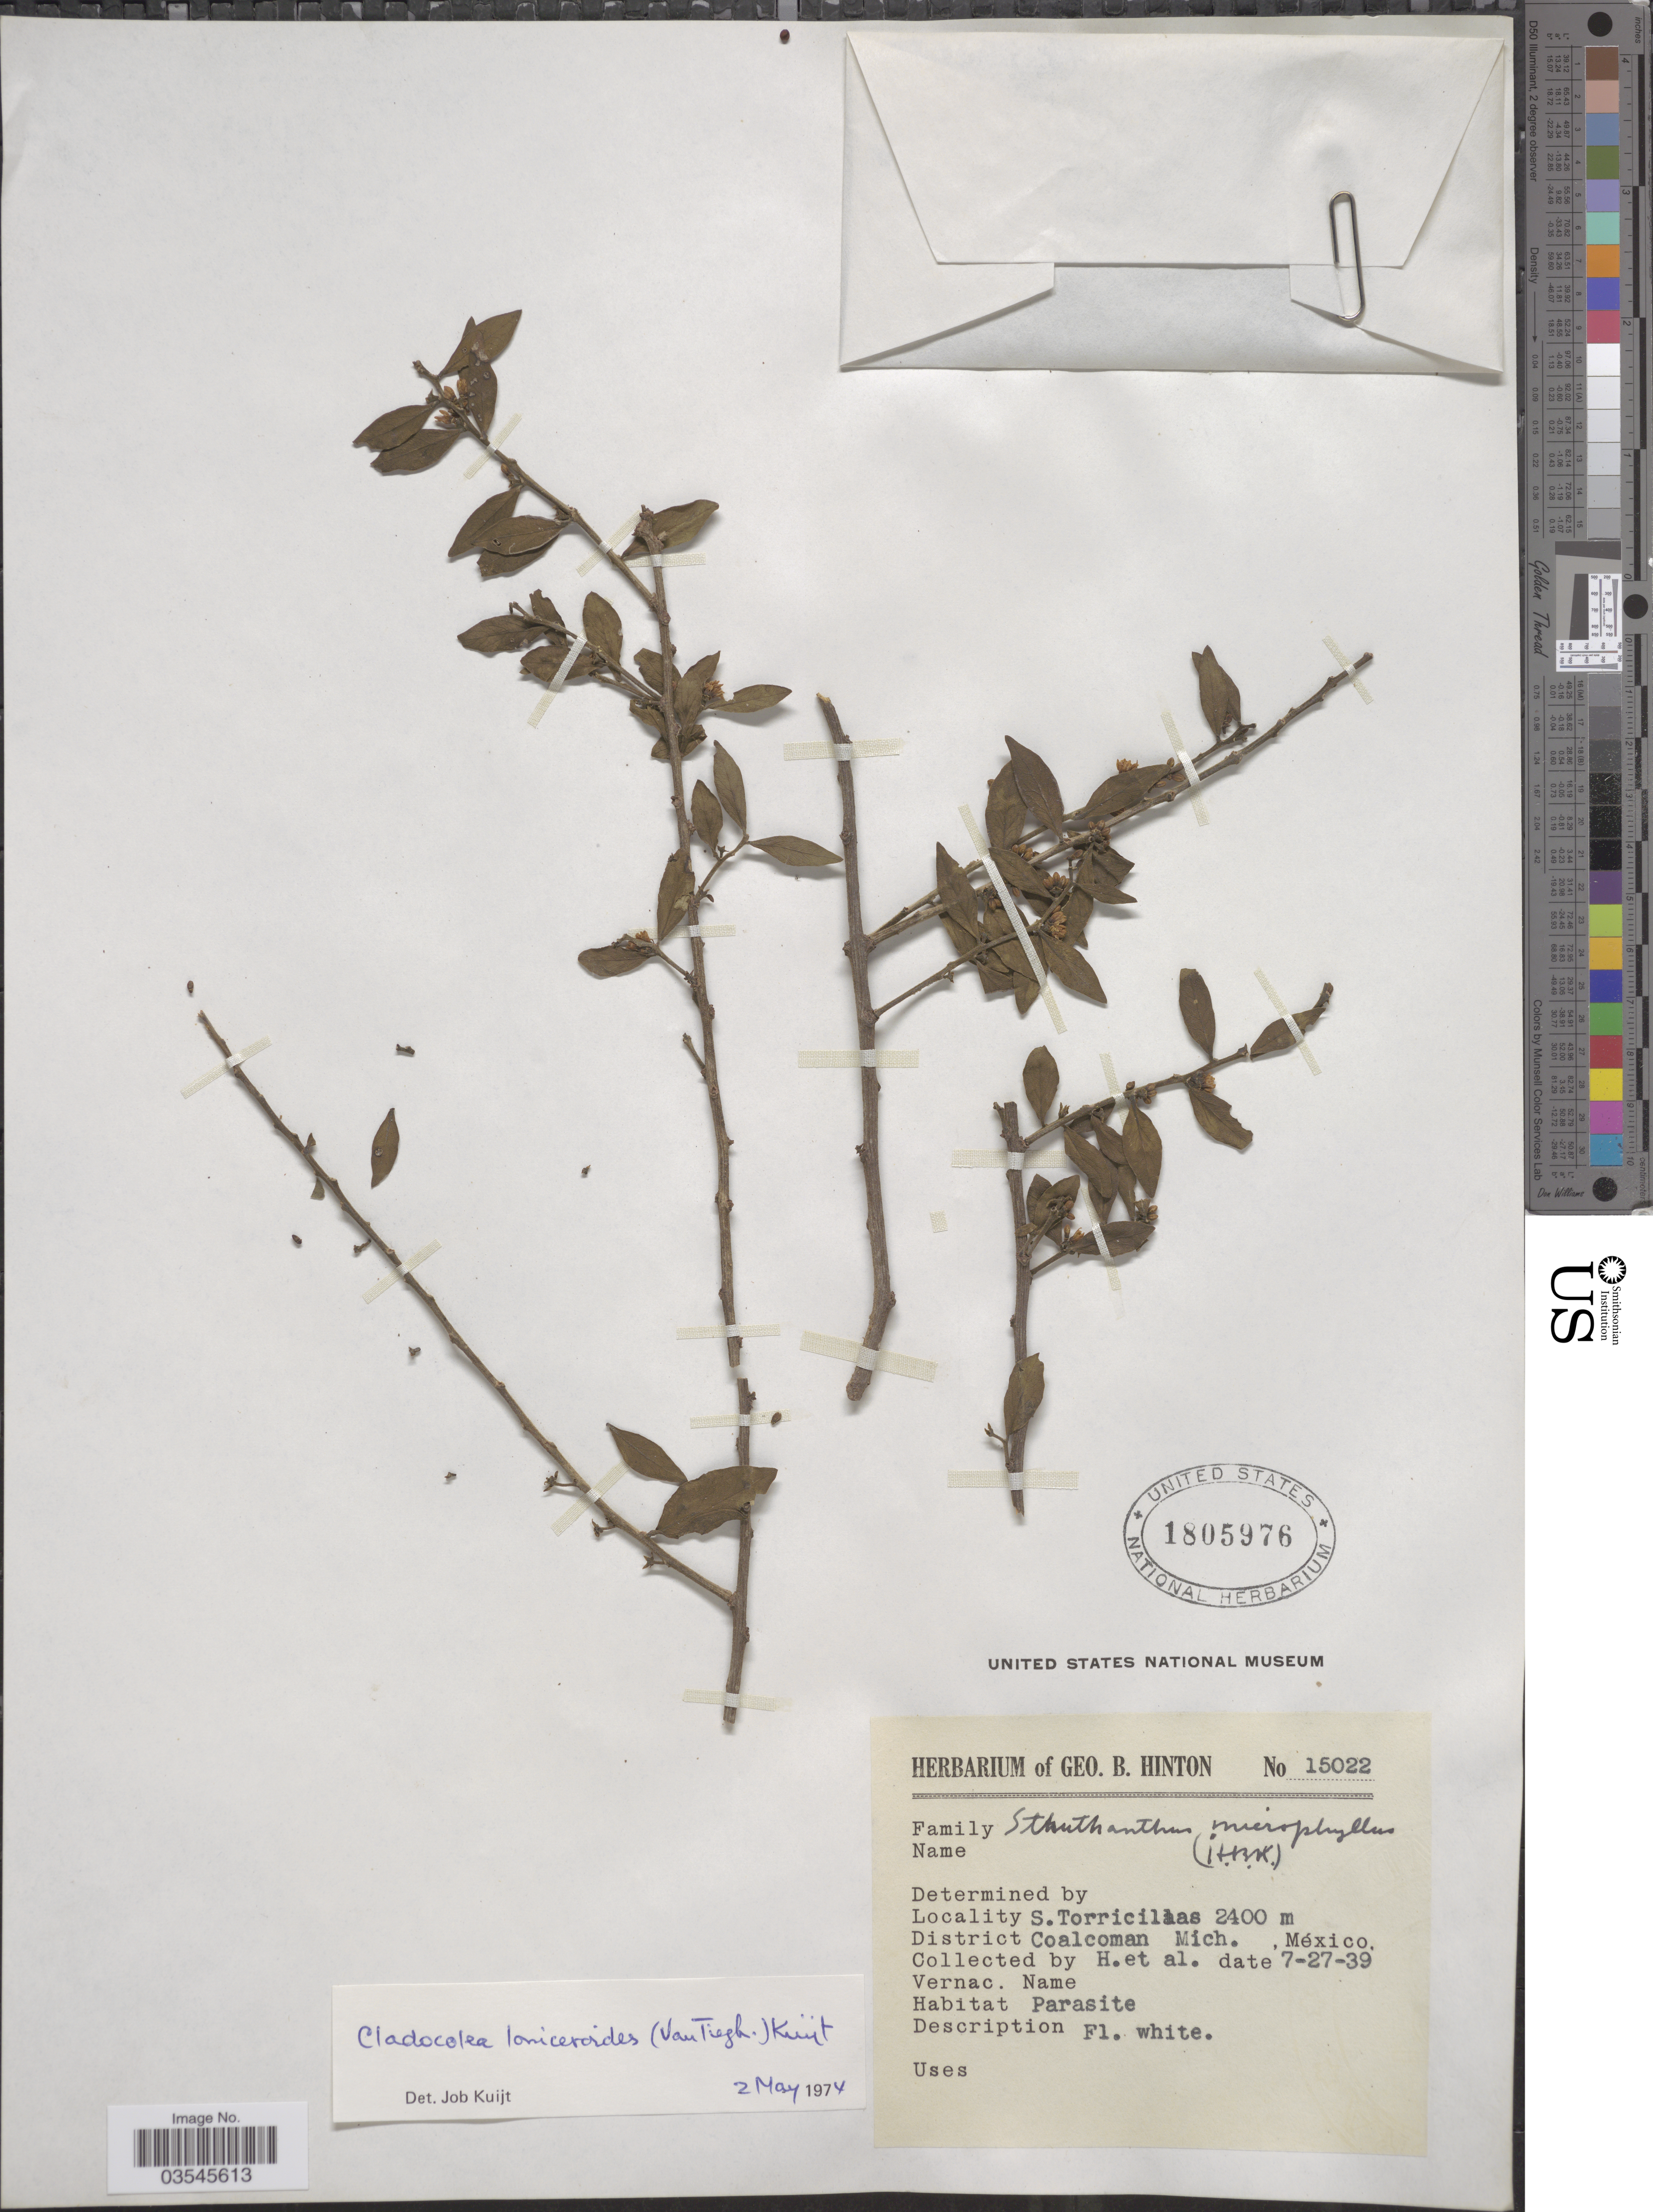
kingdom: Plantae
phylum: Tracheophyta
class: Magnoliopsida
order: Santalales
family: Loranthaceae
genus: Cladocolea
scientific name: Cladocolea loniceroides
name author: (Tiegh.) Kuijt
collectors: G. B. Hinton & et al.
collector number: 15022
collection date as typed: Transcribed d/m/y: 27/7/39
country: Mexico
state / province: Michoacán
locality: S. Torricillas. District Coalcoman.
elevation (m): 2400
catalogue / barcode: US 1805976